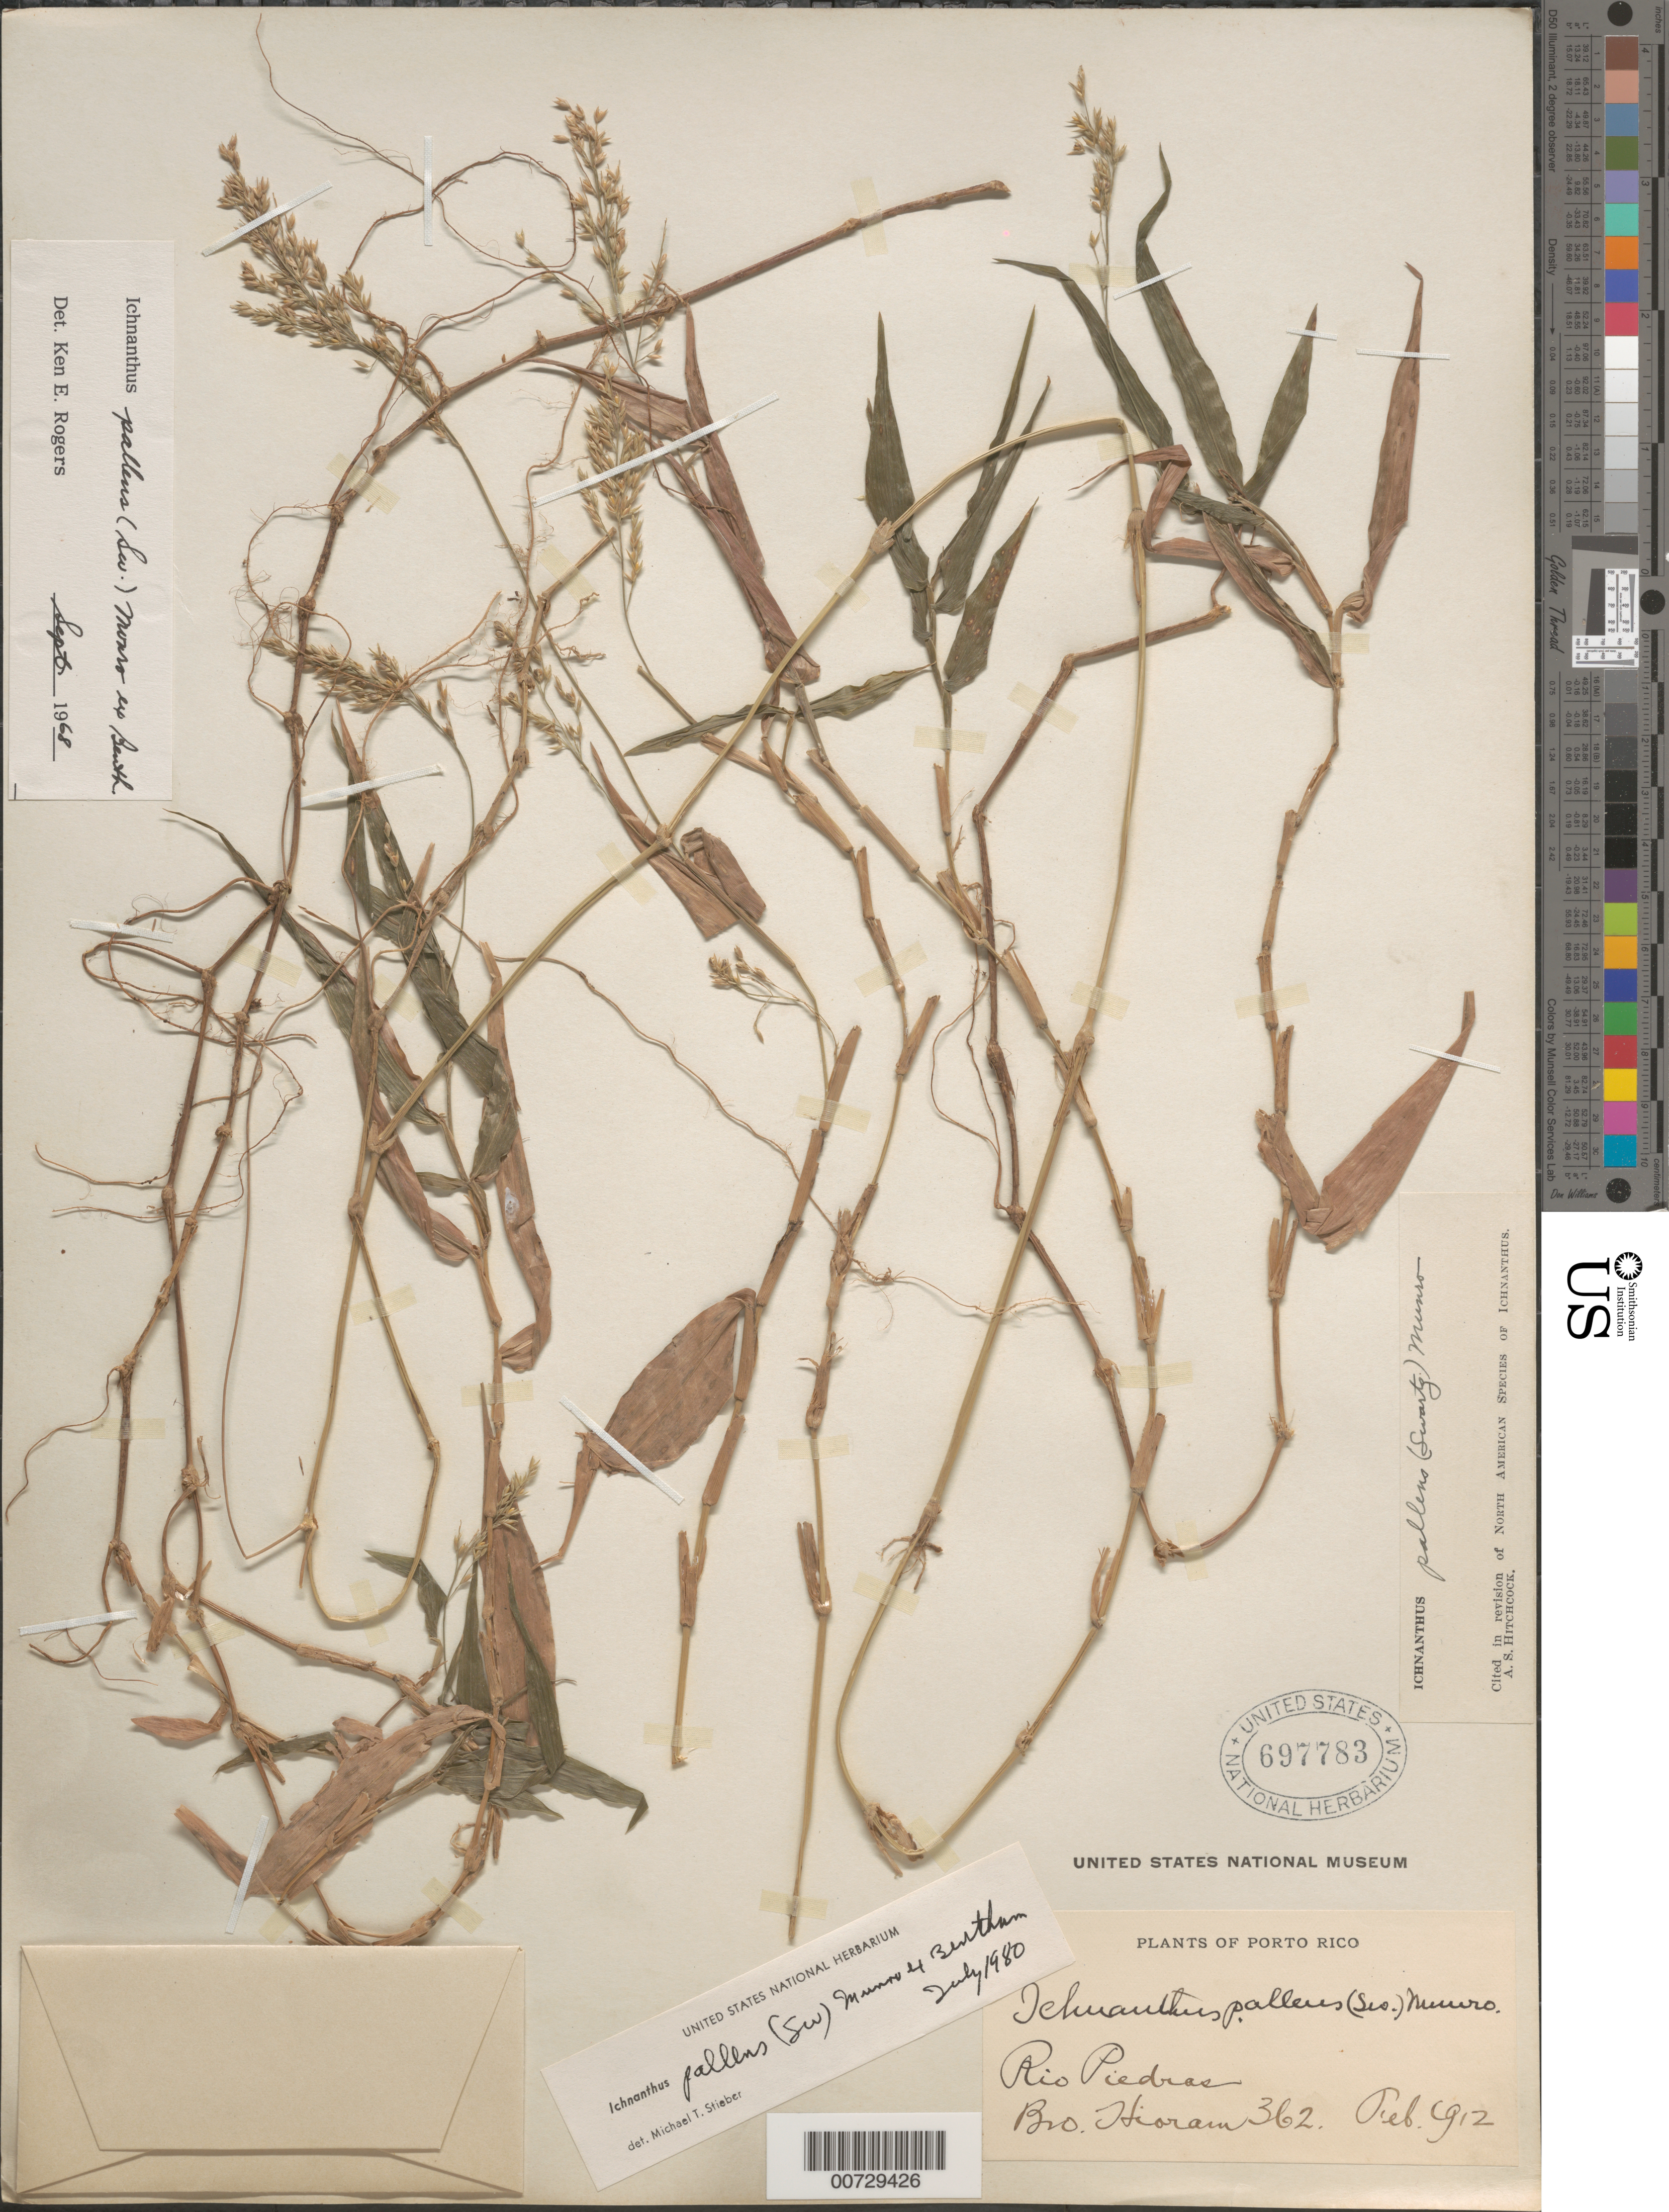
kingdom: Plantae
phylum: Tracheophyta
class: Liliopsida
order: Poales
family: Poaceae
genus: Ichnanthus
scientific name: Ichnanthus pallens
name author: (Sw.) Munro ex Benth.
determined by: Stieber, M. T.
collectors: Bro. Hioram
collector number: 362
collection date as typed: Feb 1912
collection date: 1912-02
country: Puerto Rico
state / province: San Juan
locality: Río Piedras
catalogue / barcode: US 697783